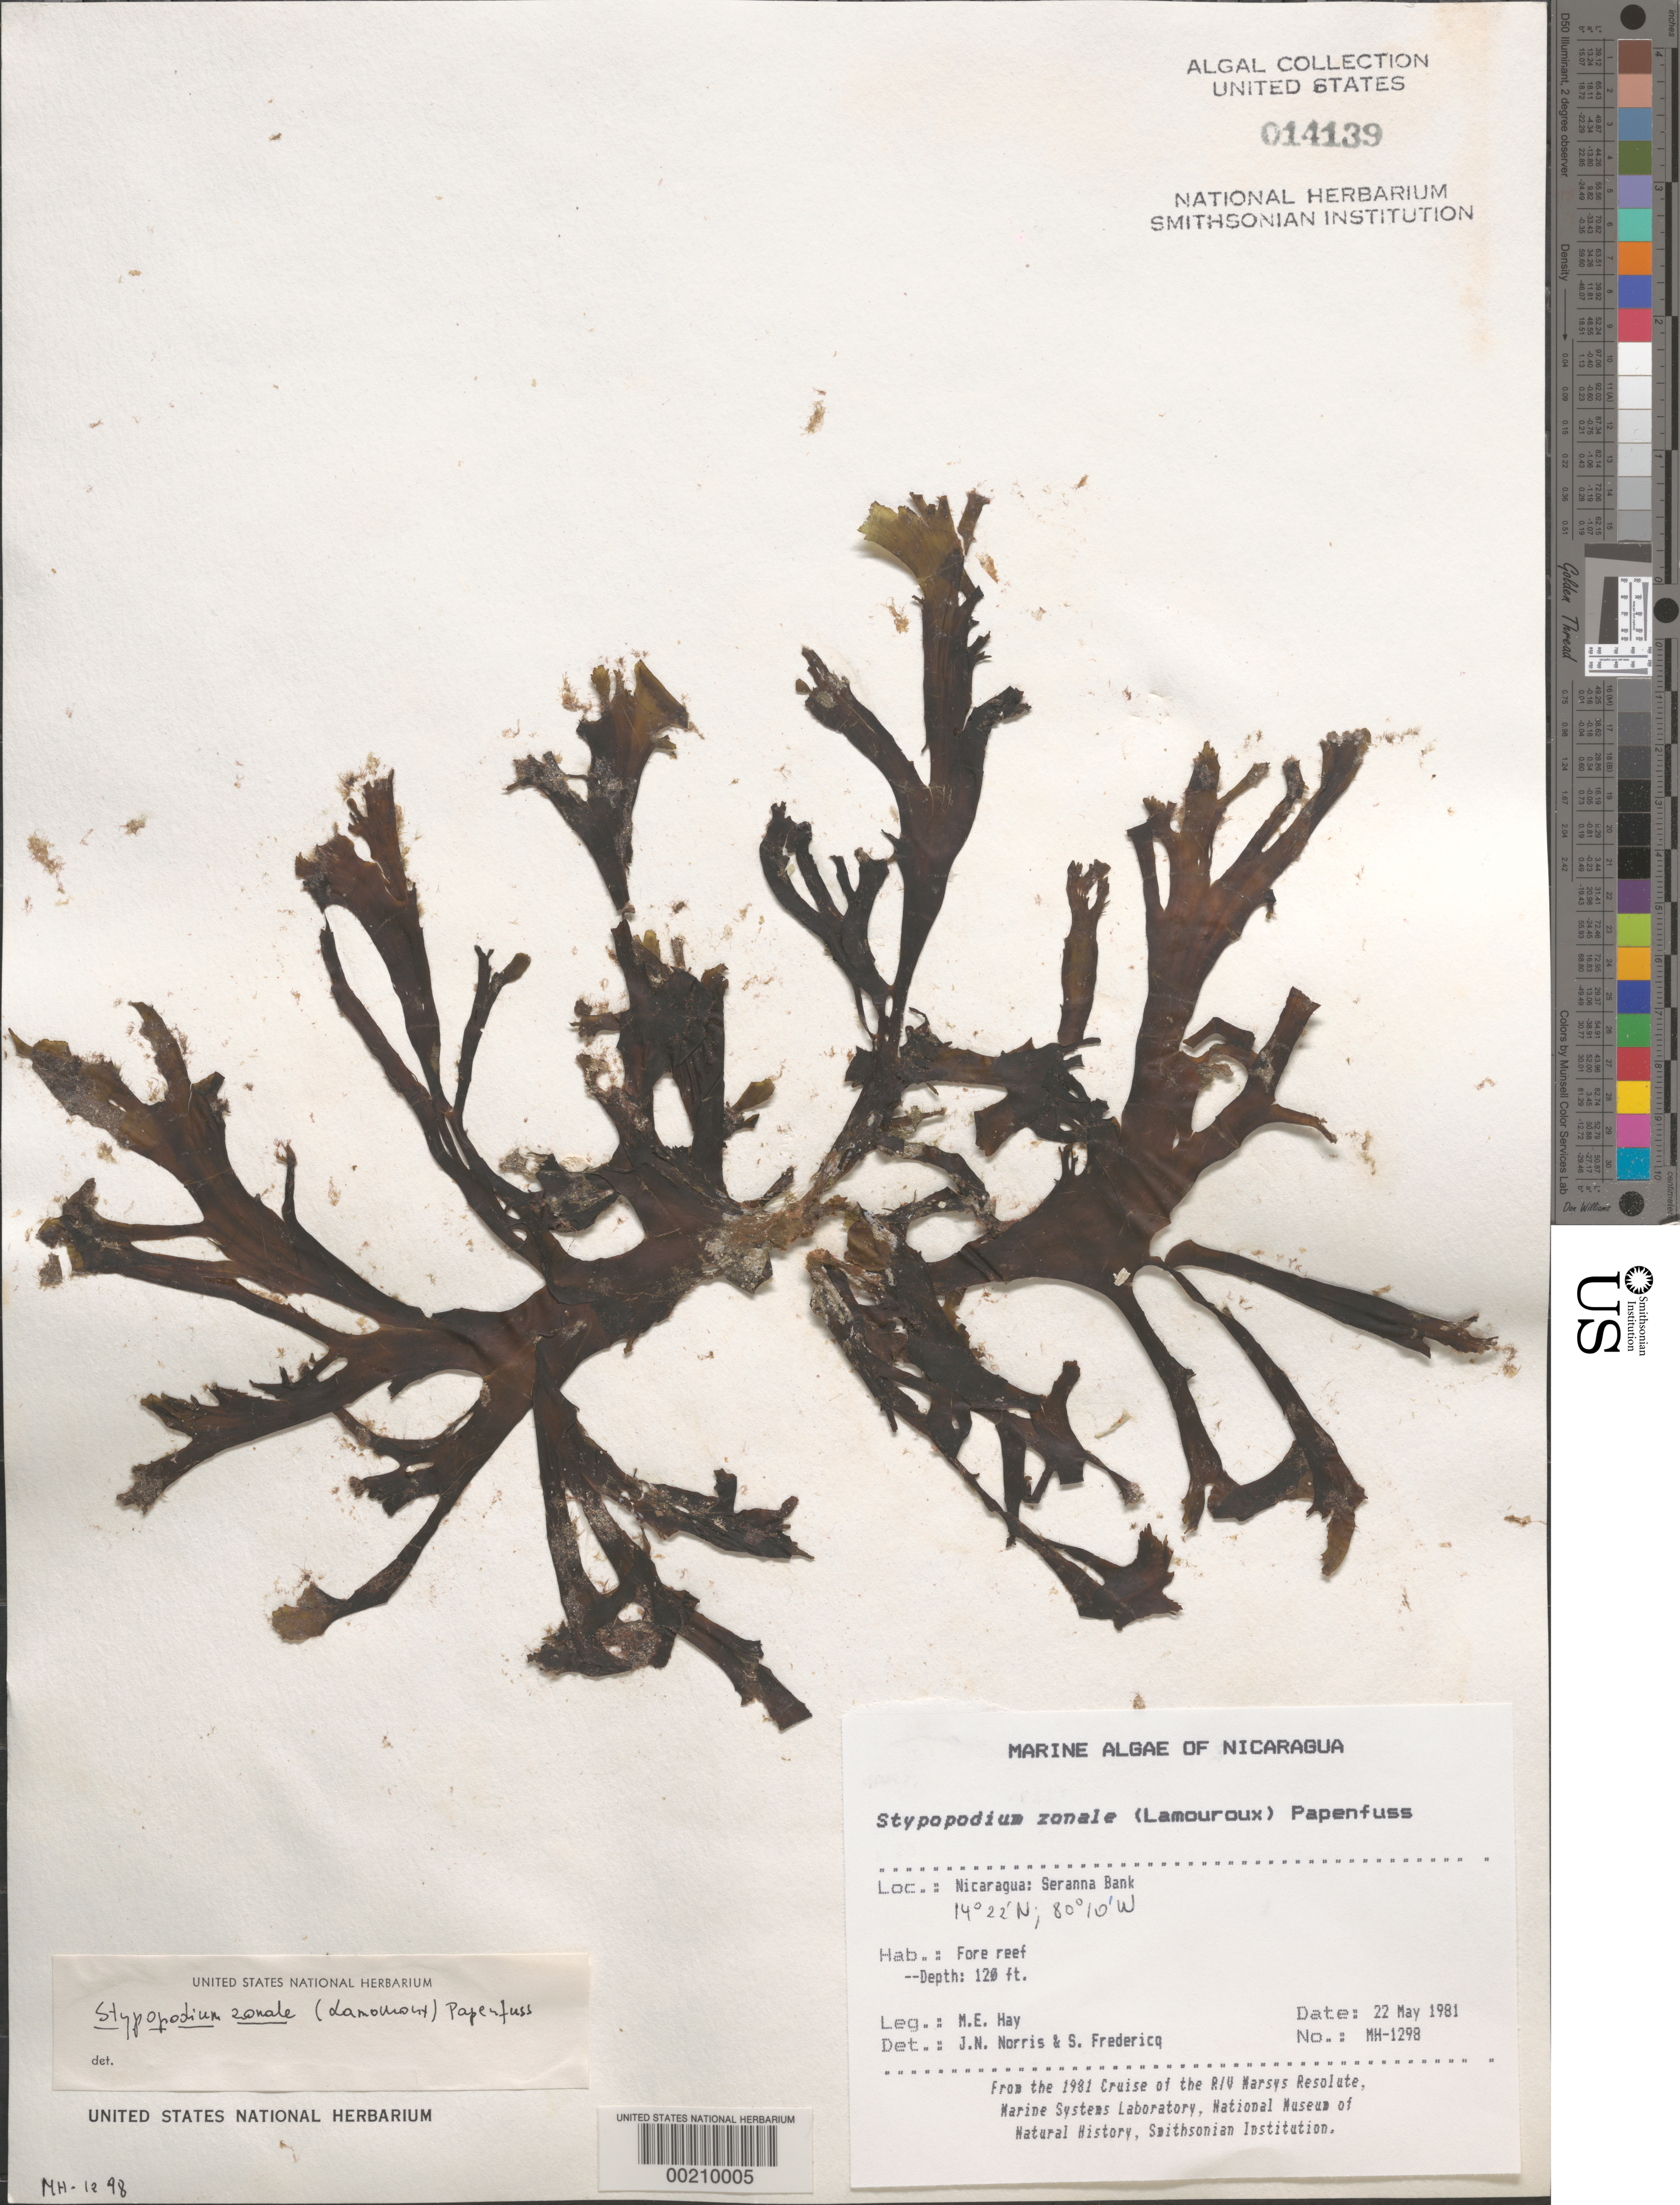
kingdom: Chromista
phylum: Ochrophyta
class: Phaeophyceae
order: Dictyotales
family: Dictyotaceae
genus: Stypopodium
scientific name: Stypopodium zonale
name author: (J.V.Lamouroux) Papenf.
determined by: Norris, J. N.; Fredericq, S.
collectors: M. E. Hay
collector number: MEH-1298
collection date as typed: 22 May 1981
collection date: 1981-05-22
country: Nicaragua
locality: Seranna bank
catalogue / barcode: US 14139